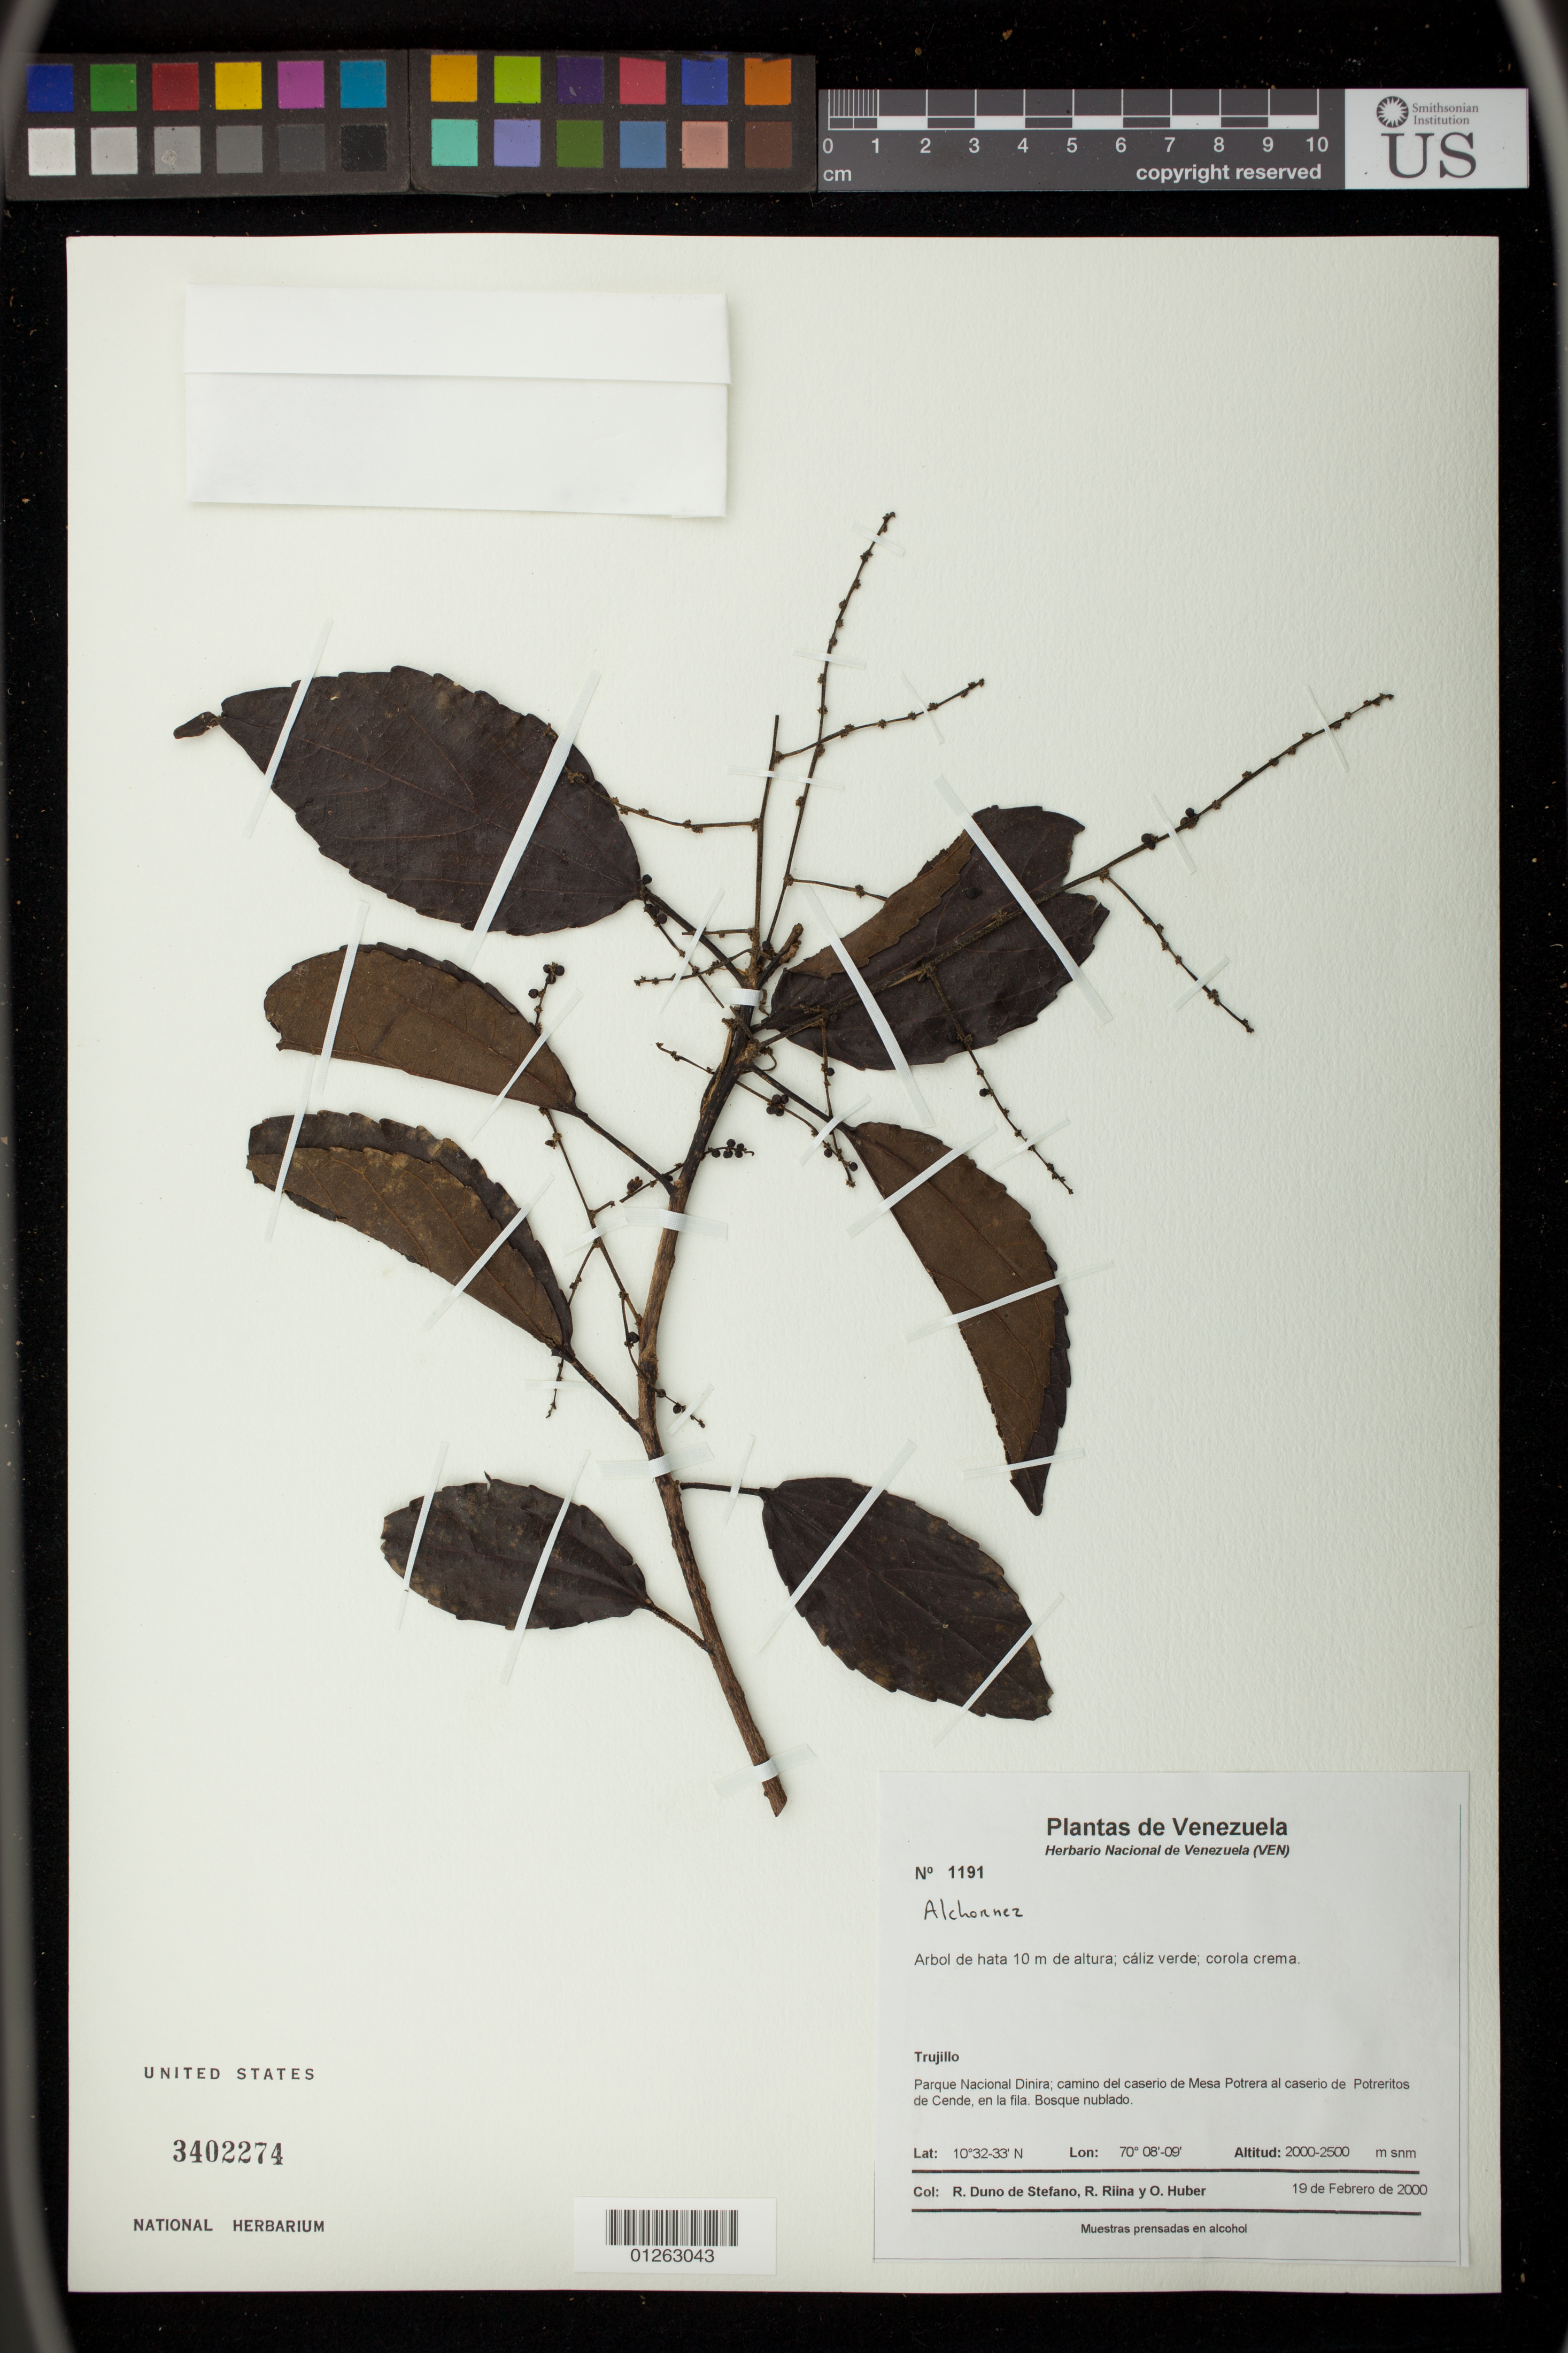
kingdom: Plantae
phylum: Tracheophyta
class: Magnoliopsida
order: Malpighiales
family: Euphorbiaceae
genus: Alchornea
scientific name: Alchornea sp.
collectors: R. Duno de Stefano, R. Riina & O. Huber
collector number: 1191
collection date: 2000-02-19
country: Venezuela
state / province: Trujillo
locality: Parque Nacional Dinira; camino del caserio de Mesa Potrera al caserio de Potreritos de Cende, en la fila.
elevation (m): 2000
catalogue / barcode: US 3402274